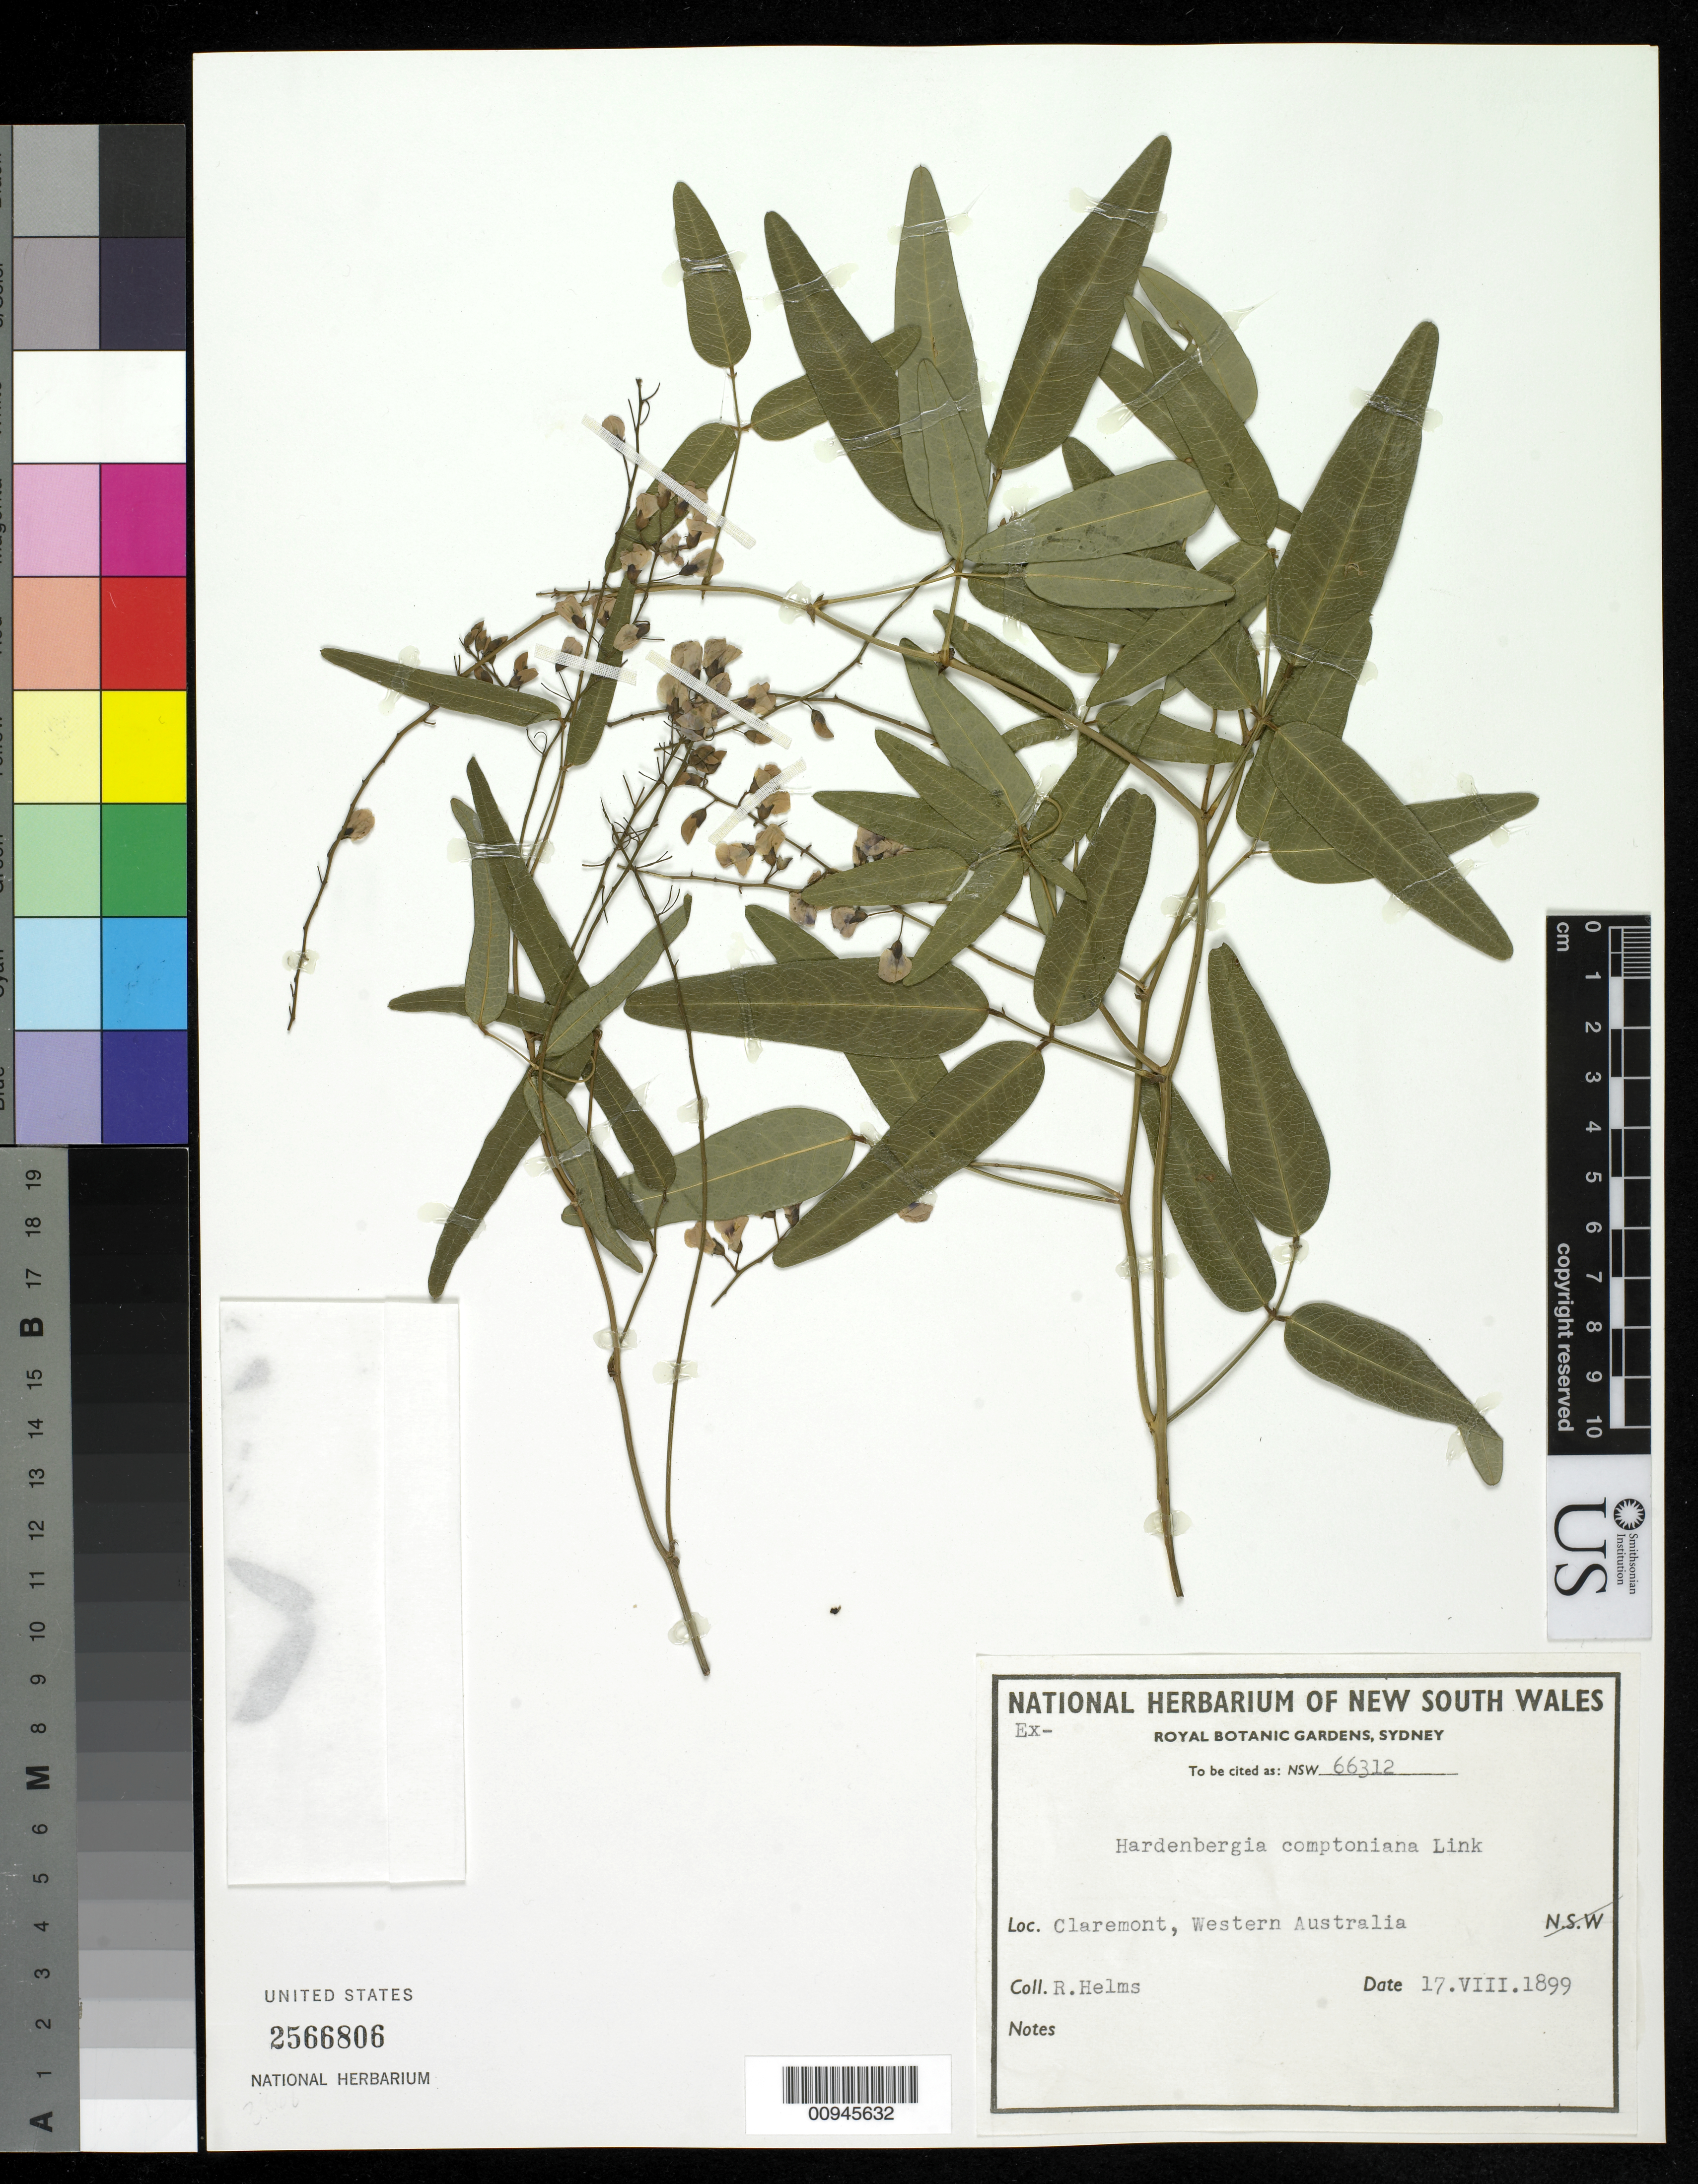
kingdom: Plantae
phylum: Tracheophyta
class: Magnoliopsida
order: Fabales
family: Fabaceae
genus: Hardenbergia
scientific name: Hardenbergia comptoniana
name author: (Andrews) Benth.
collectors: R. Helms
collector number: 66312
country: Australia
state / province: New South Wales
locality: Claremont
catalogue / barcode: US 2566806